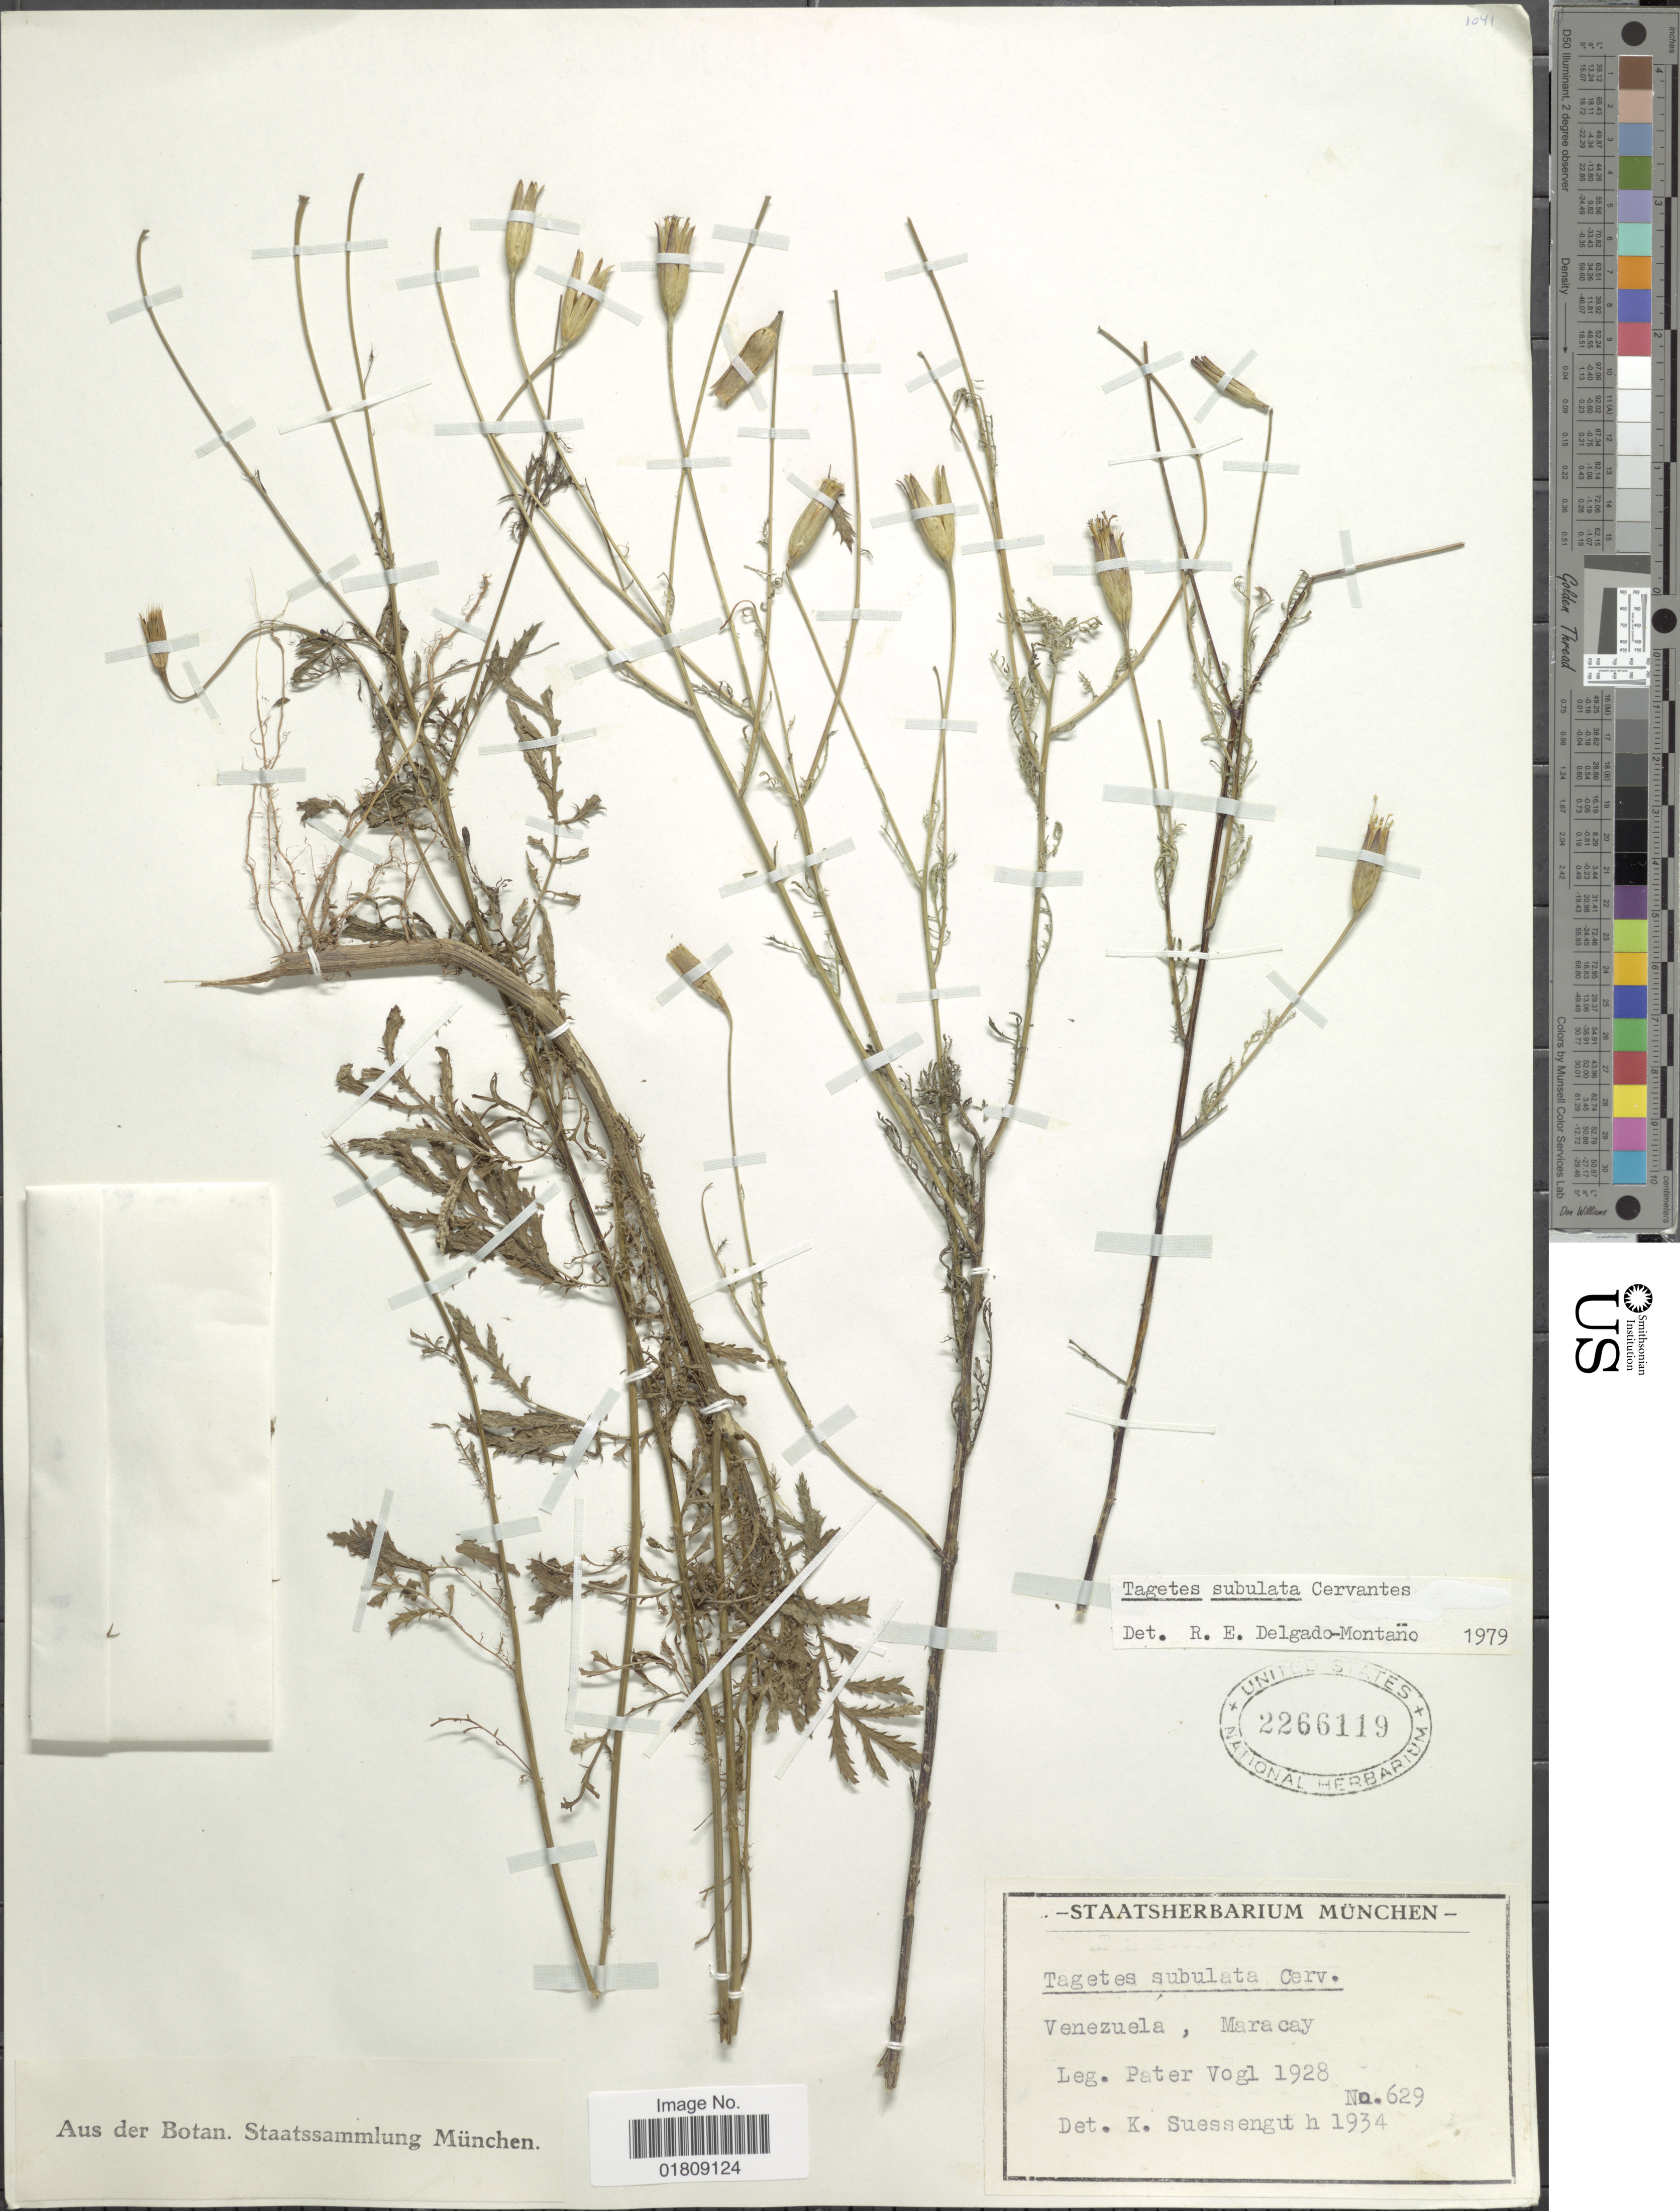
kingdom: Plantae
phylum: Tracheophyta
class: Magnoliopsida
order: Asterales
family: Asteraceae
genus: Tagetes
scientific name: Tagetes subulata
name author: Cerv.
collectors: P. C. Vogl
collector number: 629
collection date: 1928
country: Venezuela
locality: Maracay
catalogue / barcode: US 2266119